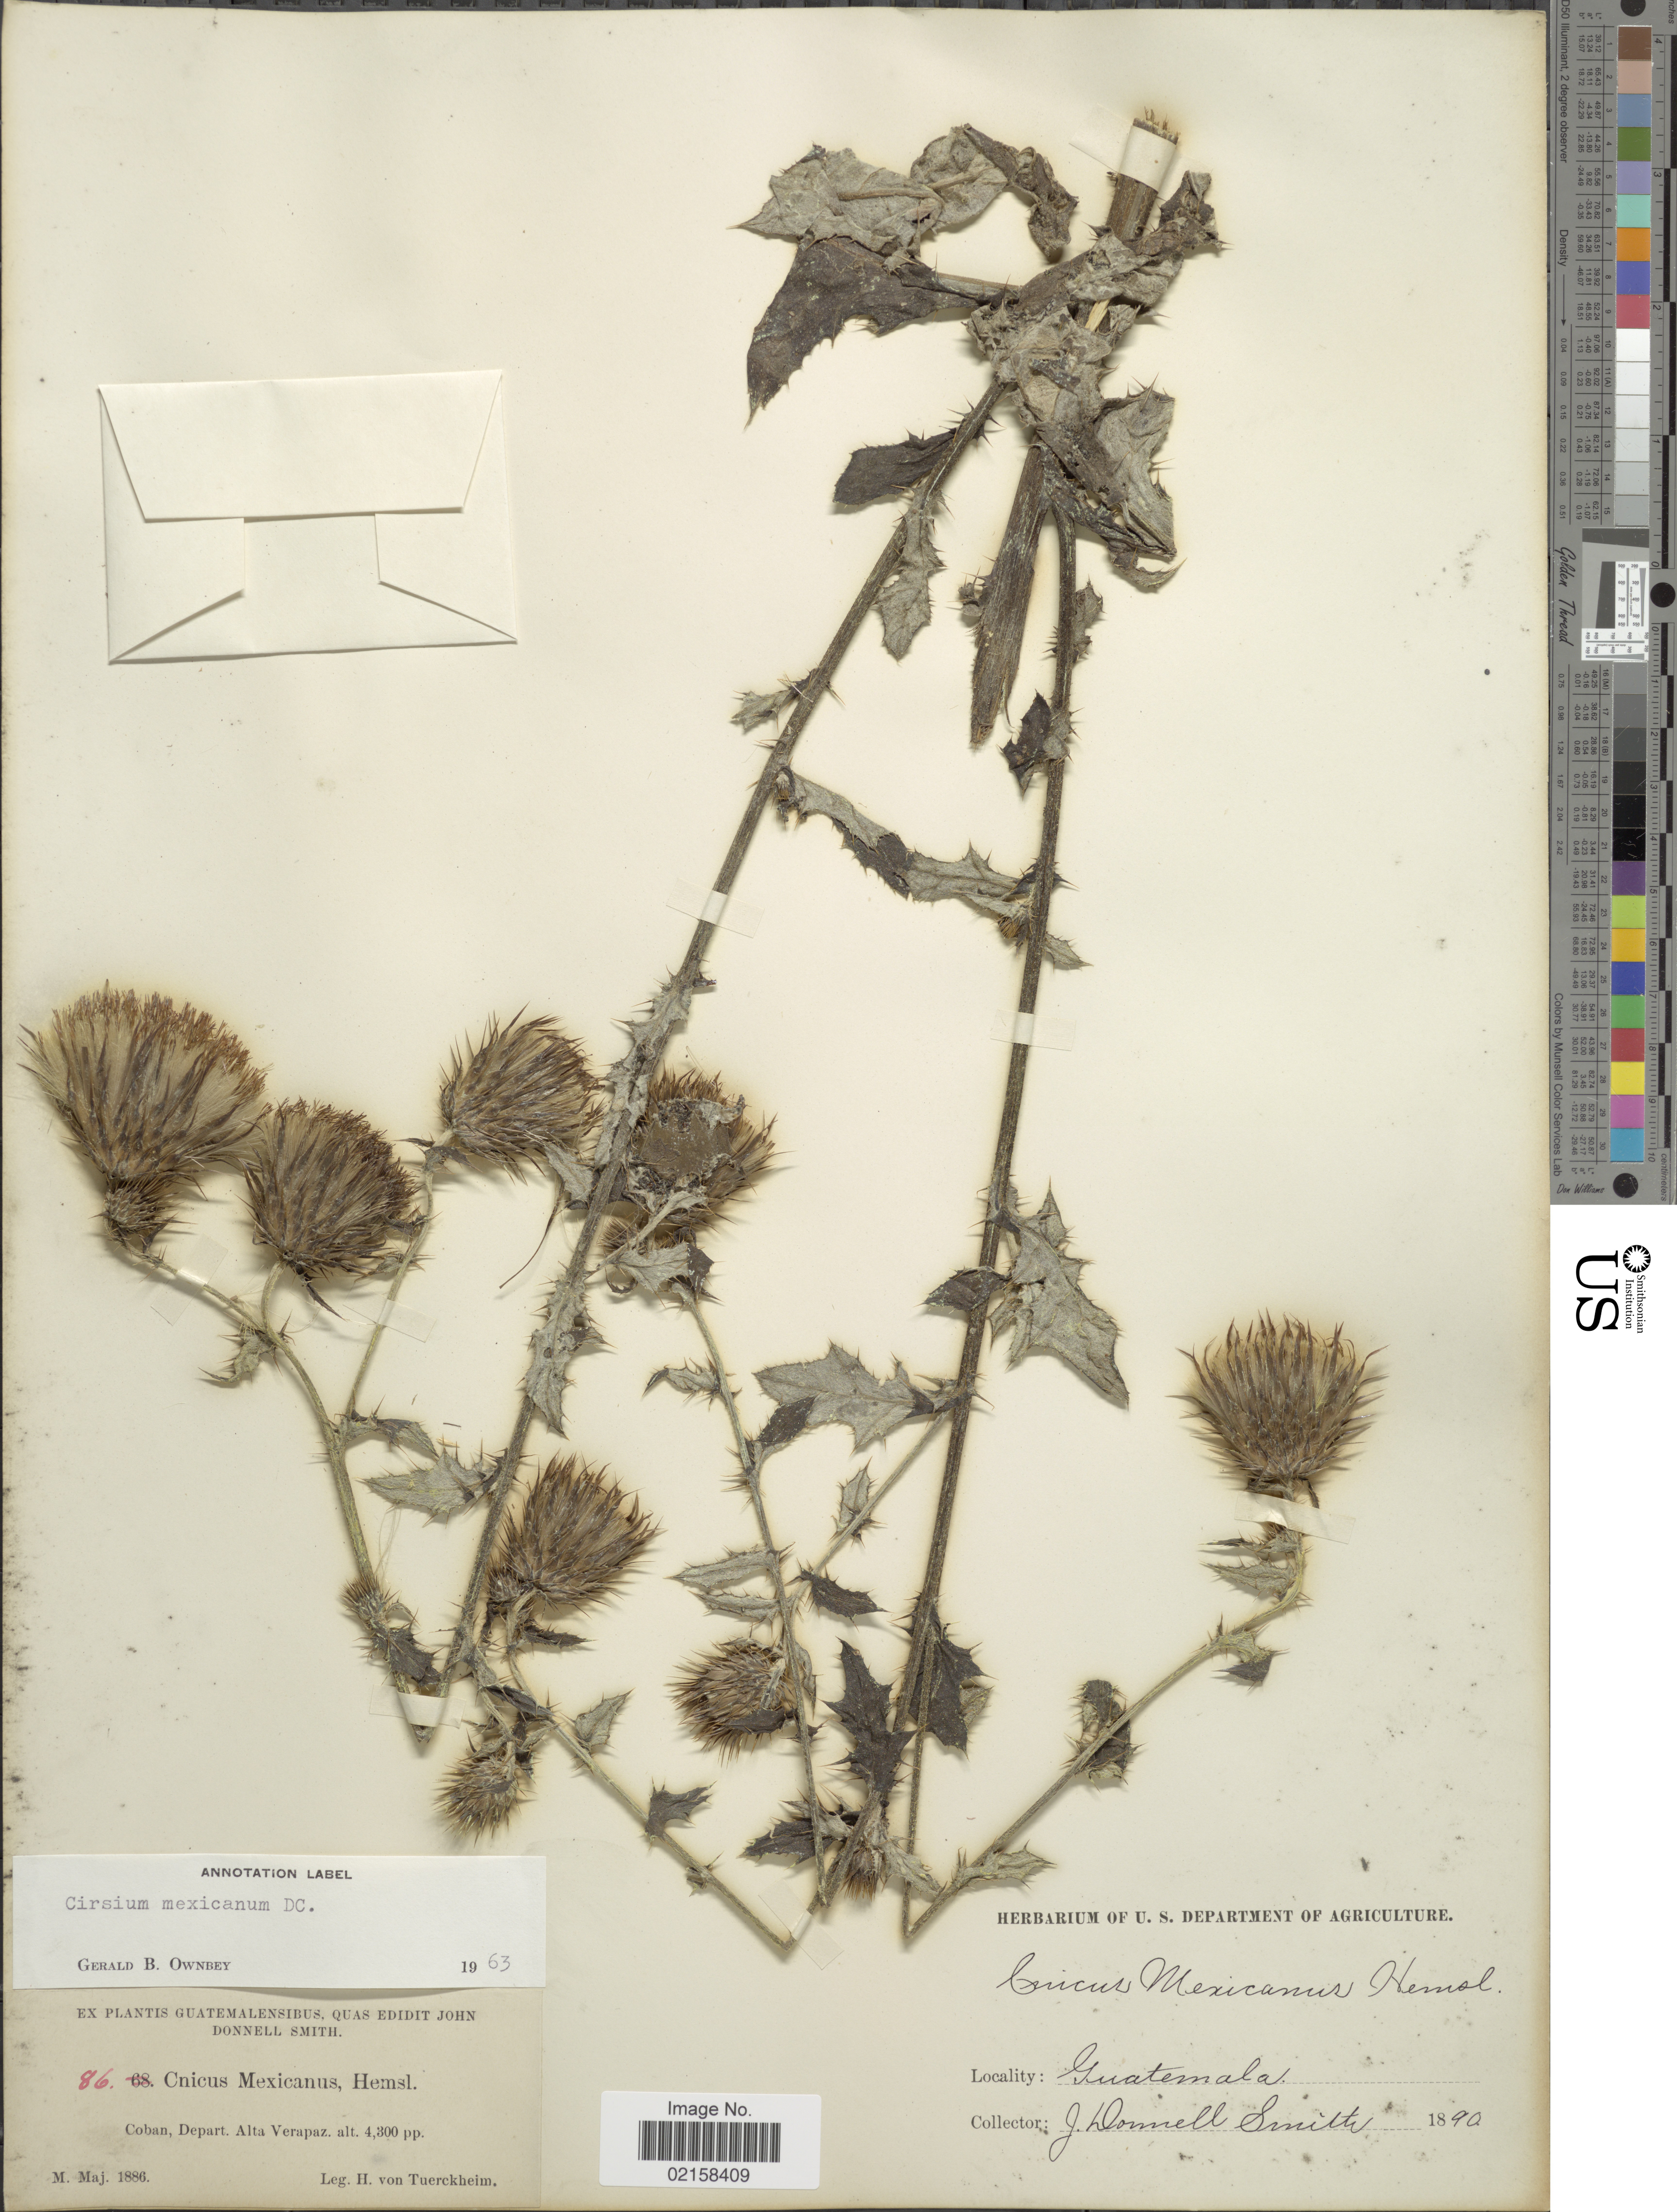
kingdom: Plantae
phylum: Tracheophyta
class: Magnoliopsida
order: Asterales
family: Asteraceae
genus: Cirsium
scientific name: Cirsium mexicanum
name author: DC.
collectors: J. Donnell Smith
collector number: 86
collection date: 1886-05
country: Guatemala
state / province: Alta Verapaz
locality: Coban.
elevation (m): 1311